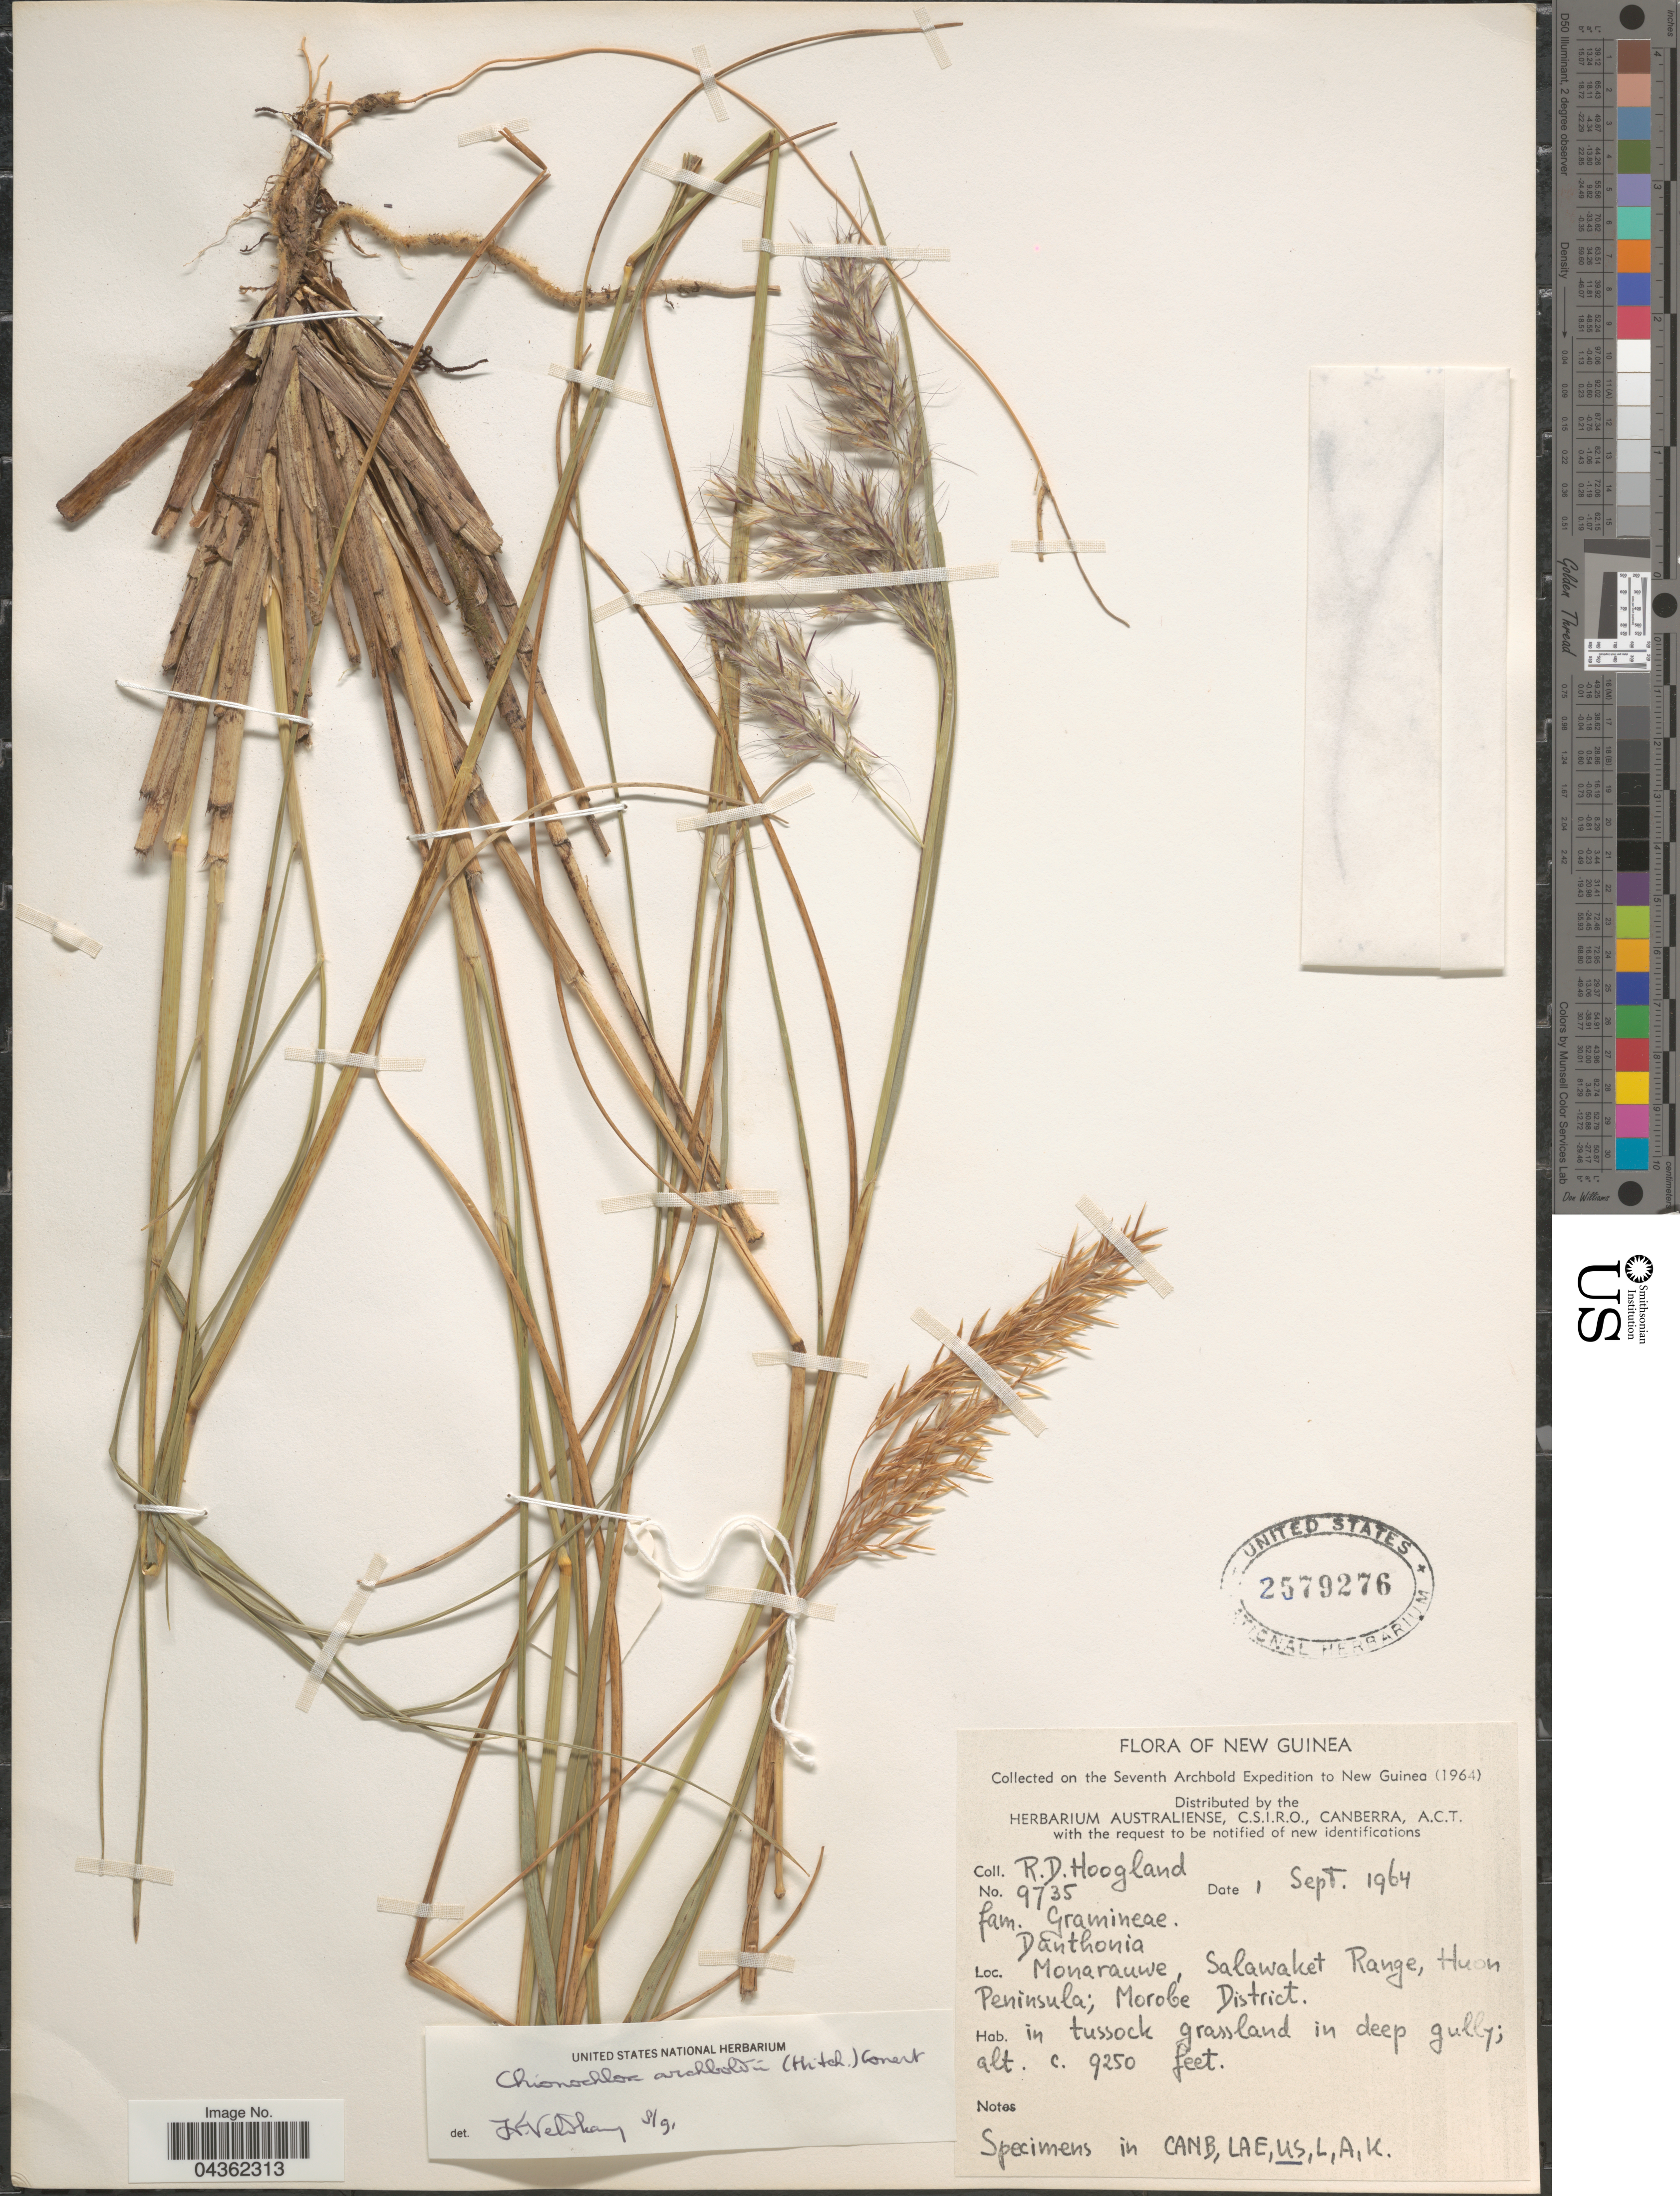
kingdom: Plantae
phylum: Tracheophyta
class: Liliopsida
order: Poales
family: Poaceae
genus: Chimaerochloa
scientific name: Chimaerochloa archboldii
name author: (Hitchc.) Pirie & H.P. Linder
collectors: R. D. Hoogland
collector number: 9735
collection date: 1964-09-01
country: Papua New Guinea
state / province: Morobe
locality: New Guinea. Seventh Archbold Expedition to New Guinea (1964). Monarauwe Salawaket Range, Huon Peninsula; Morobe District. In tussock grassland in deep gully.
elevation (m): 2819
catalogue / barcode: US 2579276